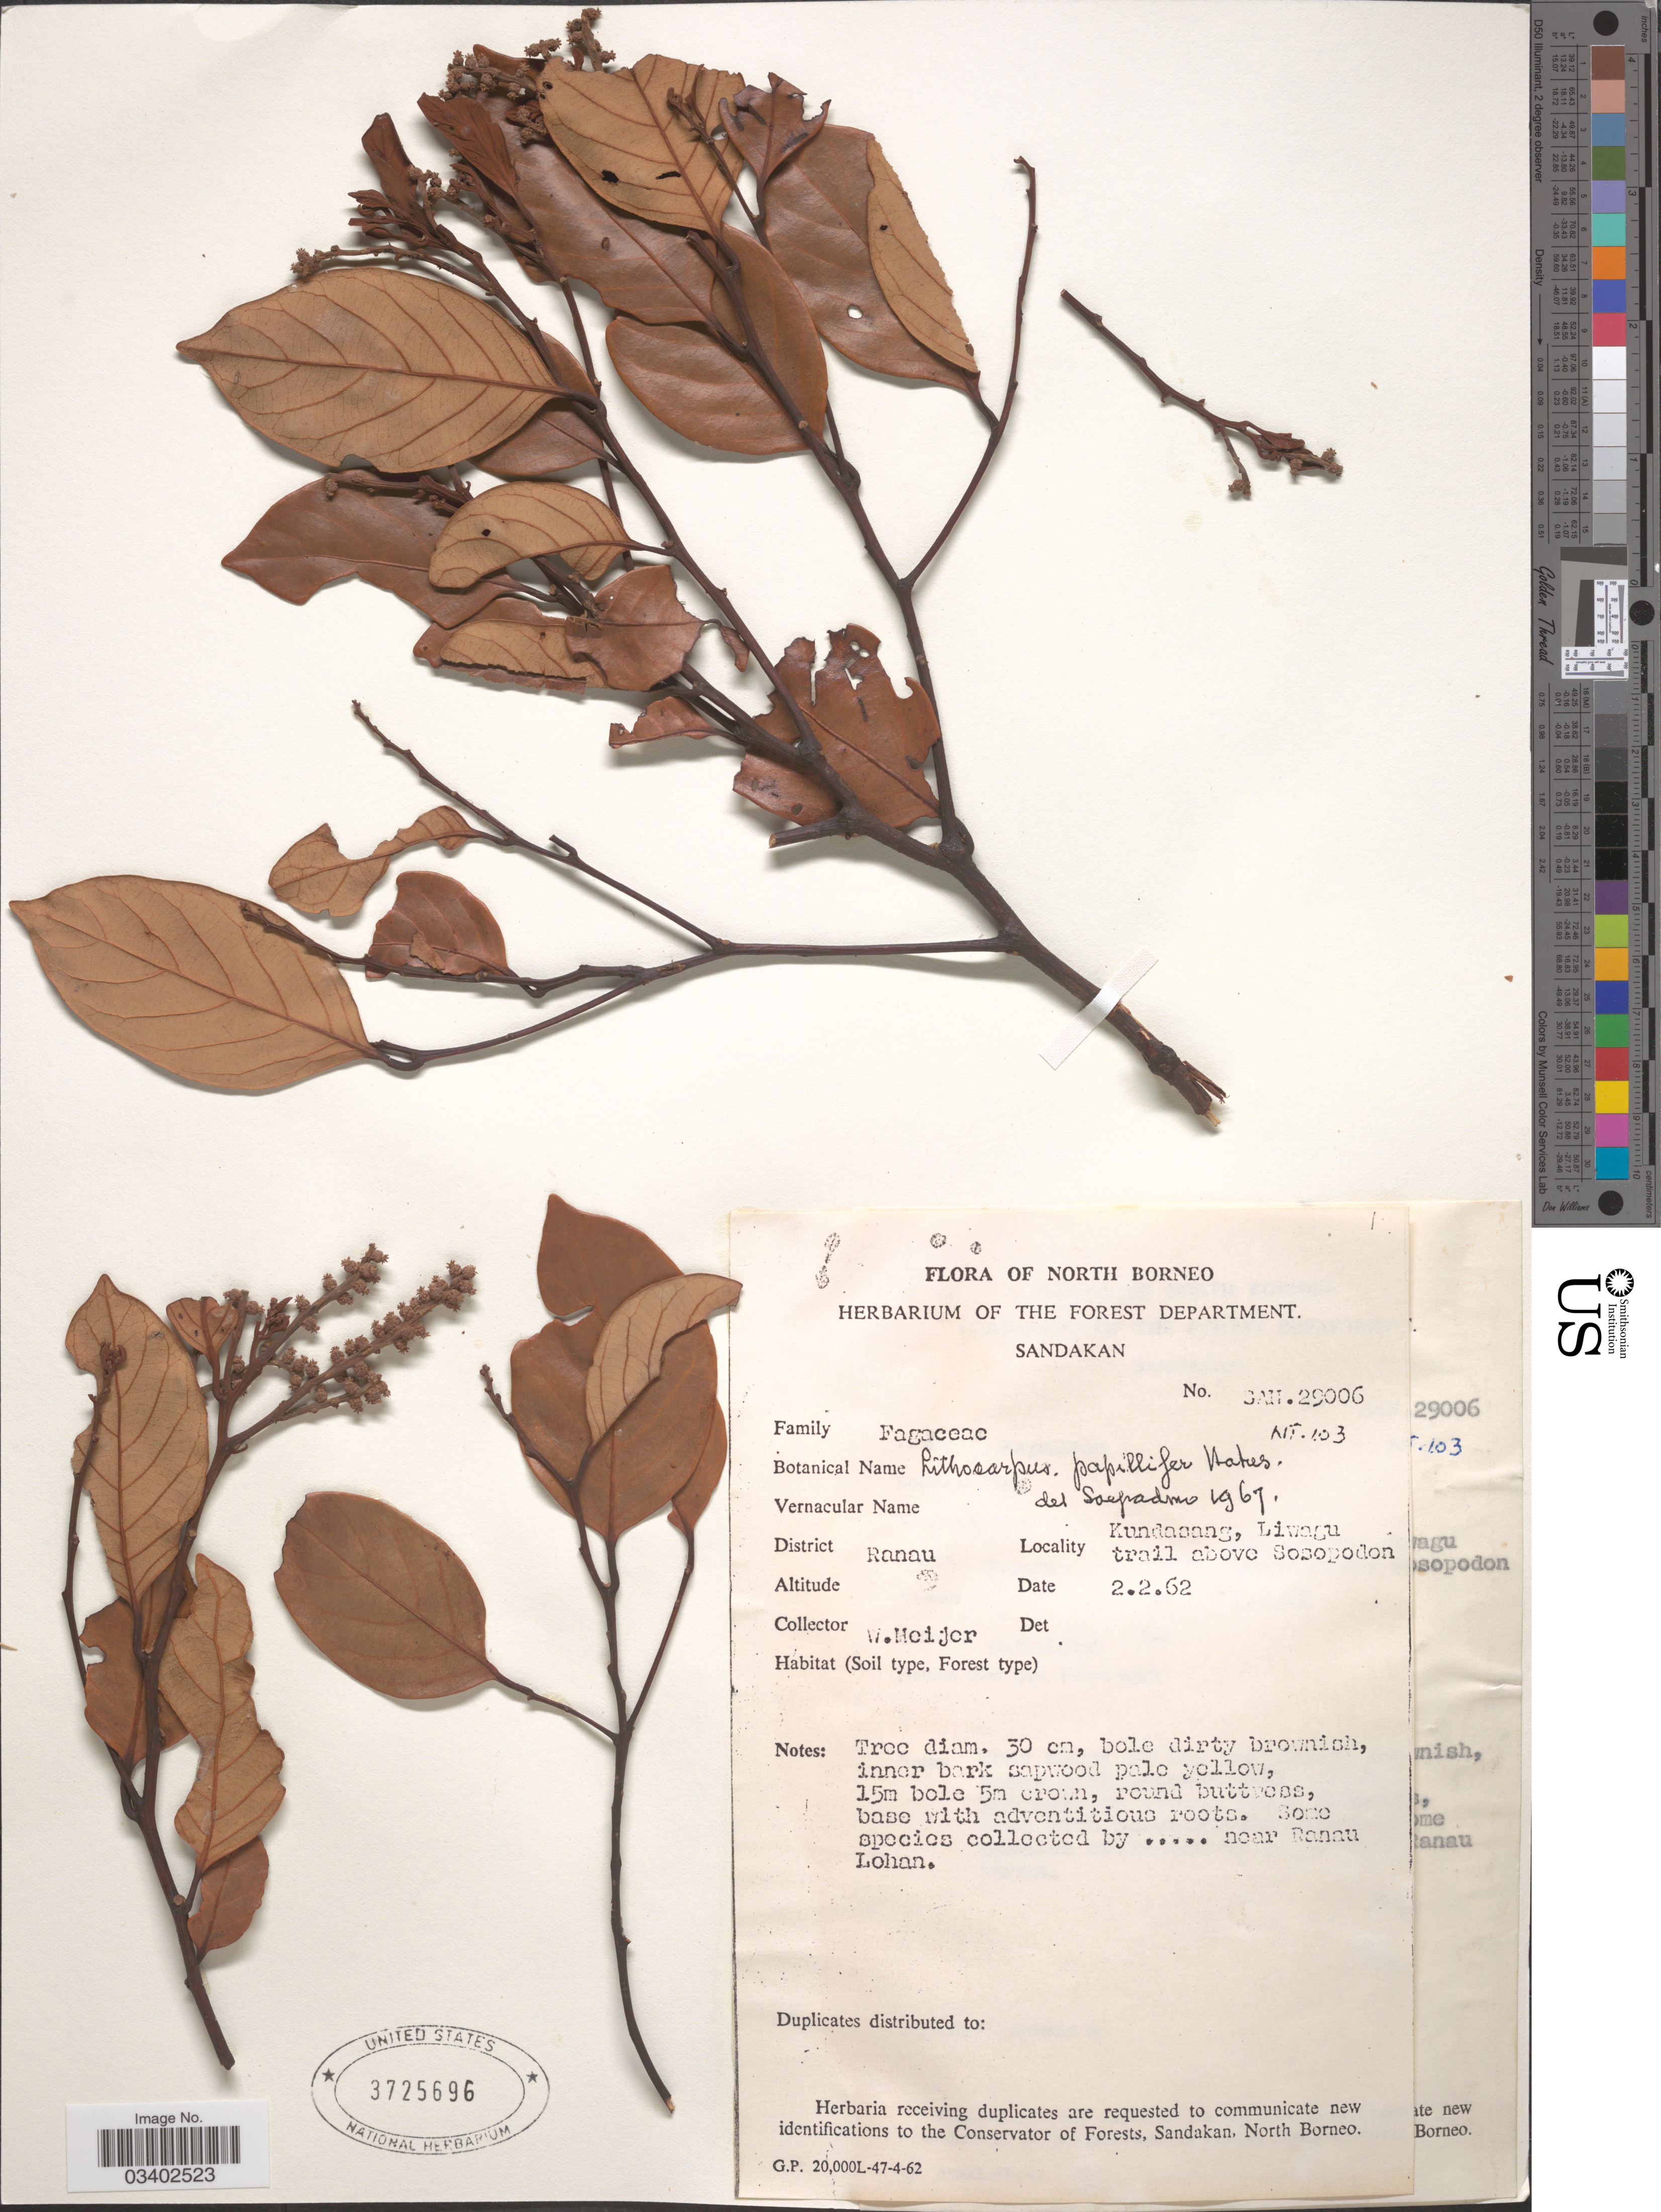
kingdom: Plantae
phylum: Tracheophyta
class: Magnoliopsida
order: Fagales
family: Fagaceae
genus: Lithocarpus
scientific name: Lithocarpus papillifer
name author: Hatus. ex Soepadmo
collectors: W. Meijer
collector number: SAN.29006/NT103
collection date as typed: Transcribed d/m/y: 2/2/62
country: Malaysia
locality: North Borneo. District Ranau. Kundasang, Liwagu trail above Sosopodon.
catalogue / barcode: US 3725696